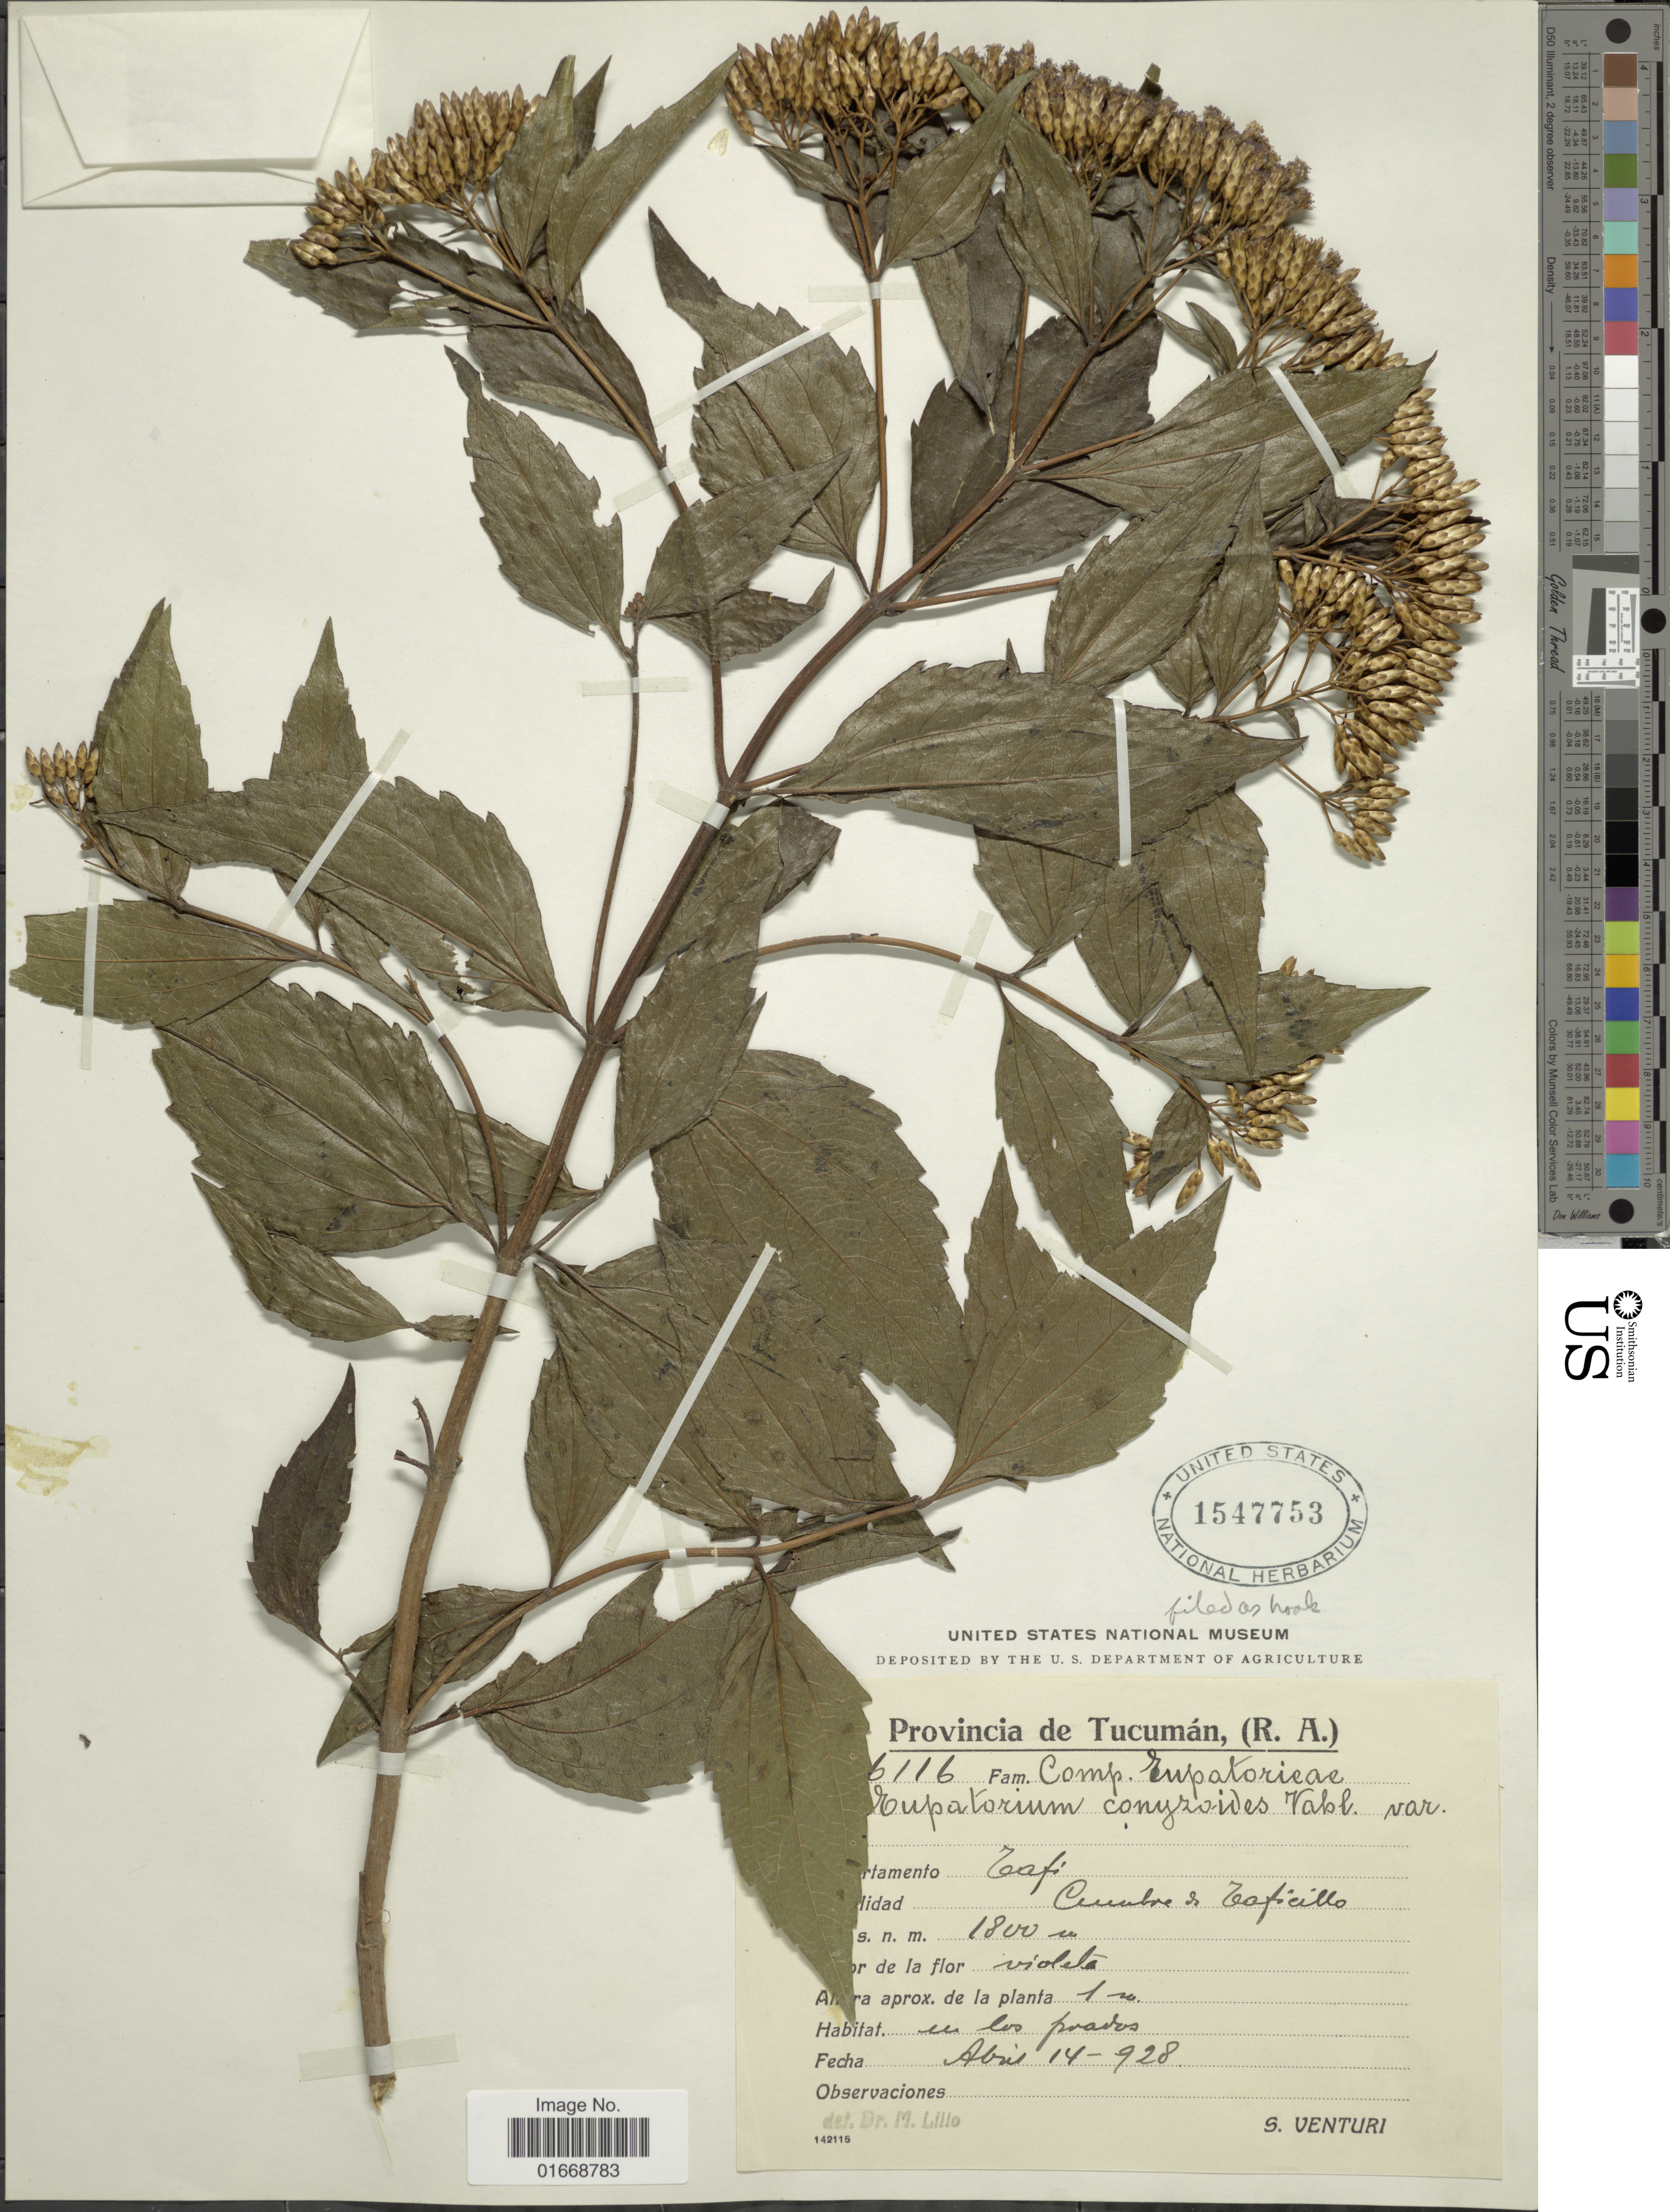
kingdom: Plantae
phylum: Tracheophyta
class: Magnoliopsida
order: Asterales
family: Asteraceae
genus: Chromolaena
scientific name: Chromolaena hookeriana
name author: (Griseb.) R.M. King & H. Rob.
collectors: S. Venturi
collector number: !6116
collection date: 1928-04-14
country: Argentina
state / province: Tucuman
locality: Departamento Tafi, Cumbre & Castillo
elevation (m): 1800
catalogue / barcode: US 1547753